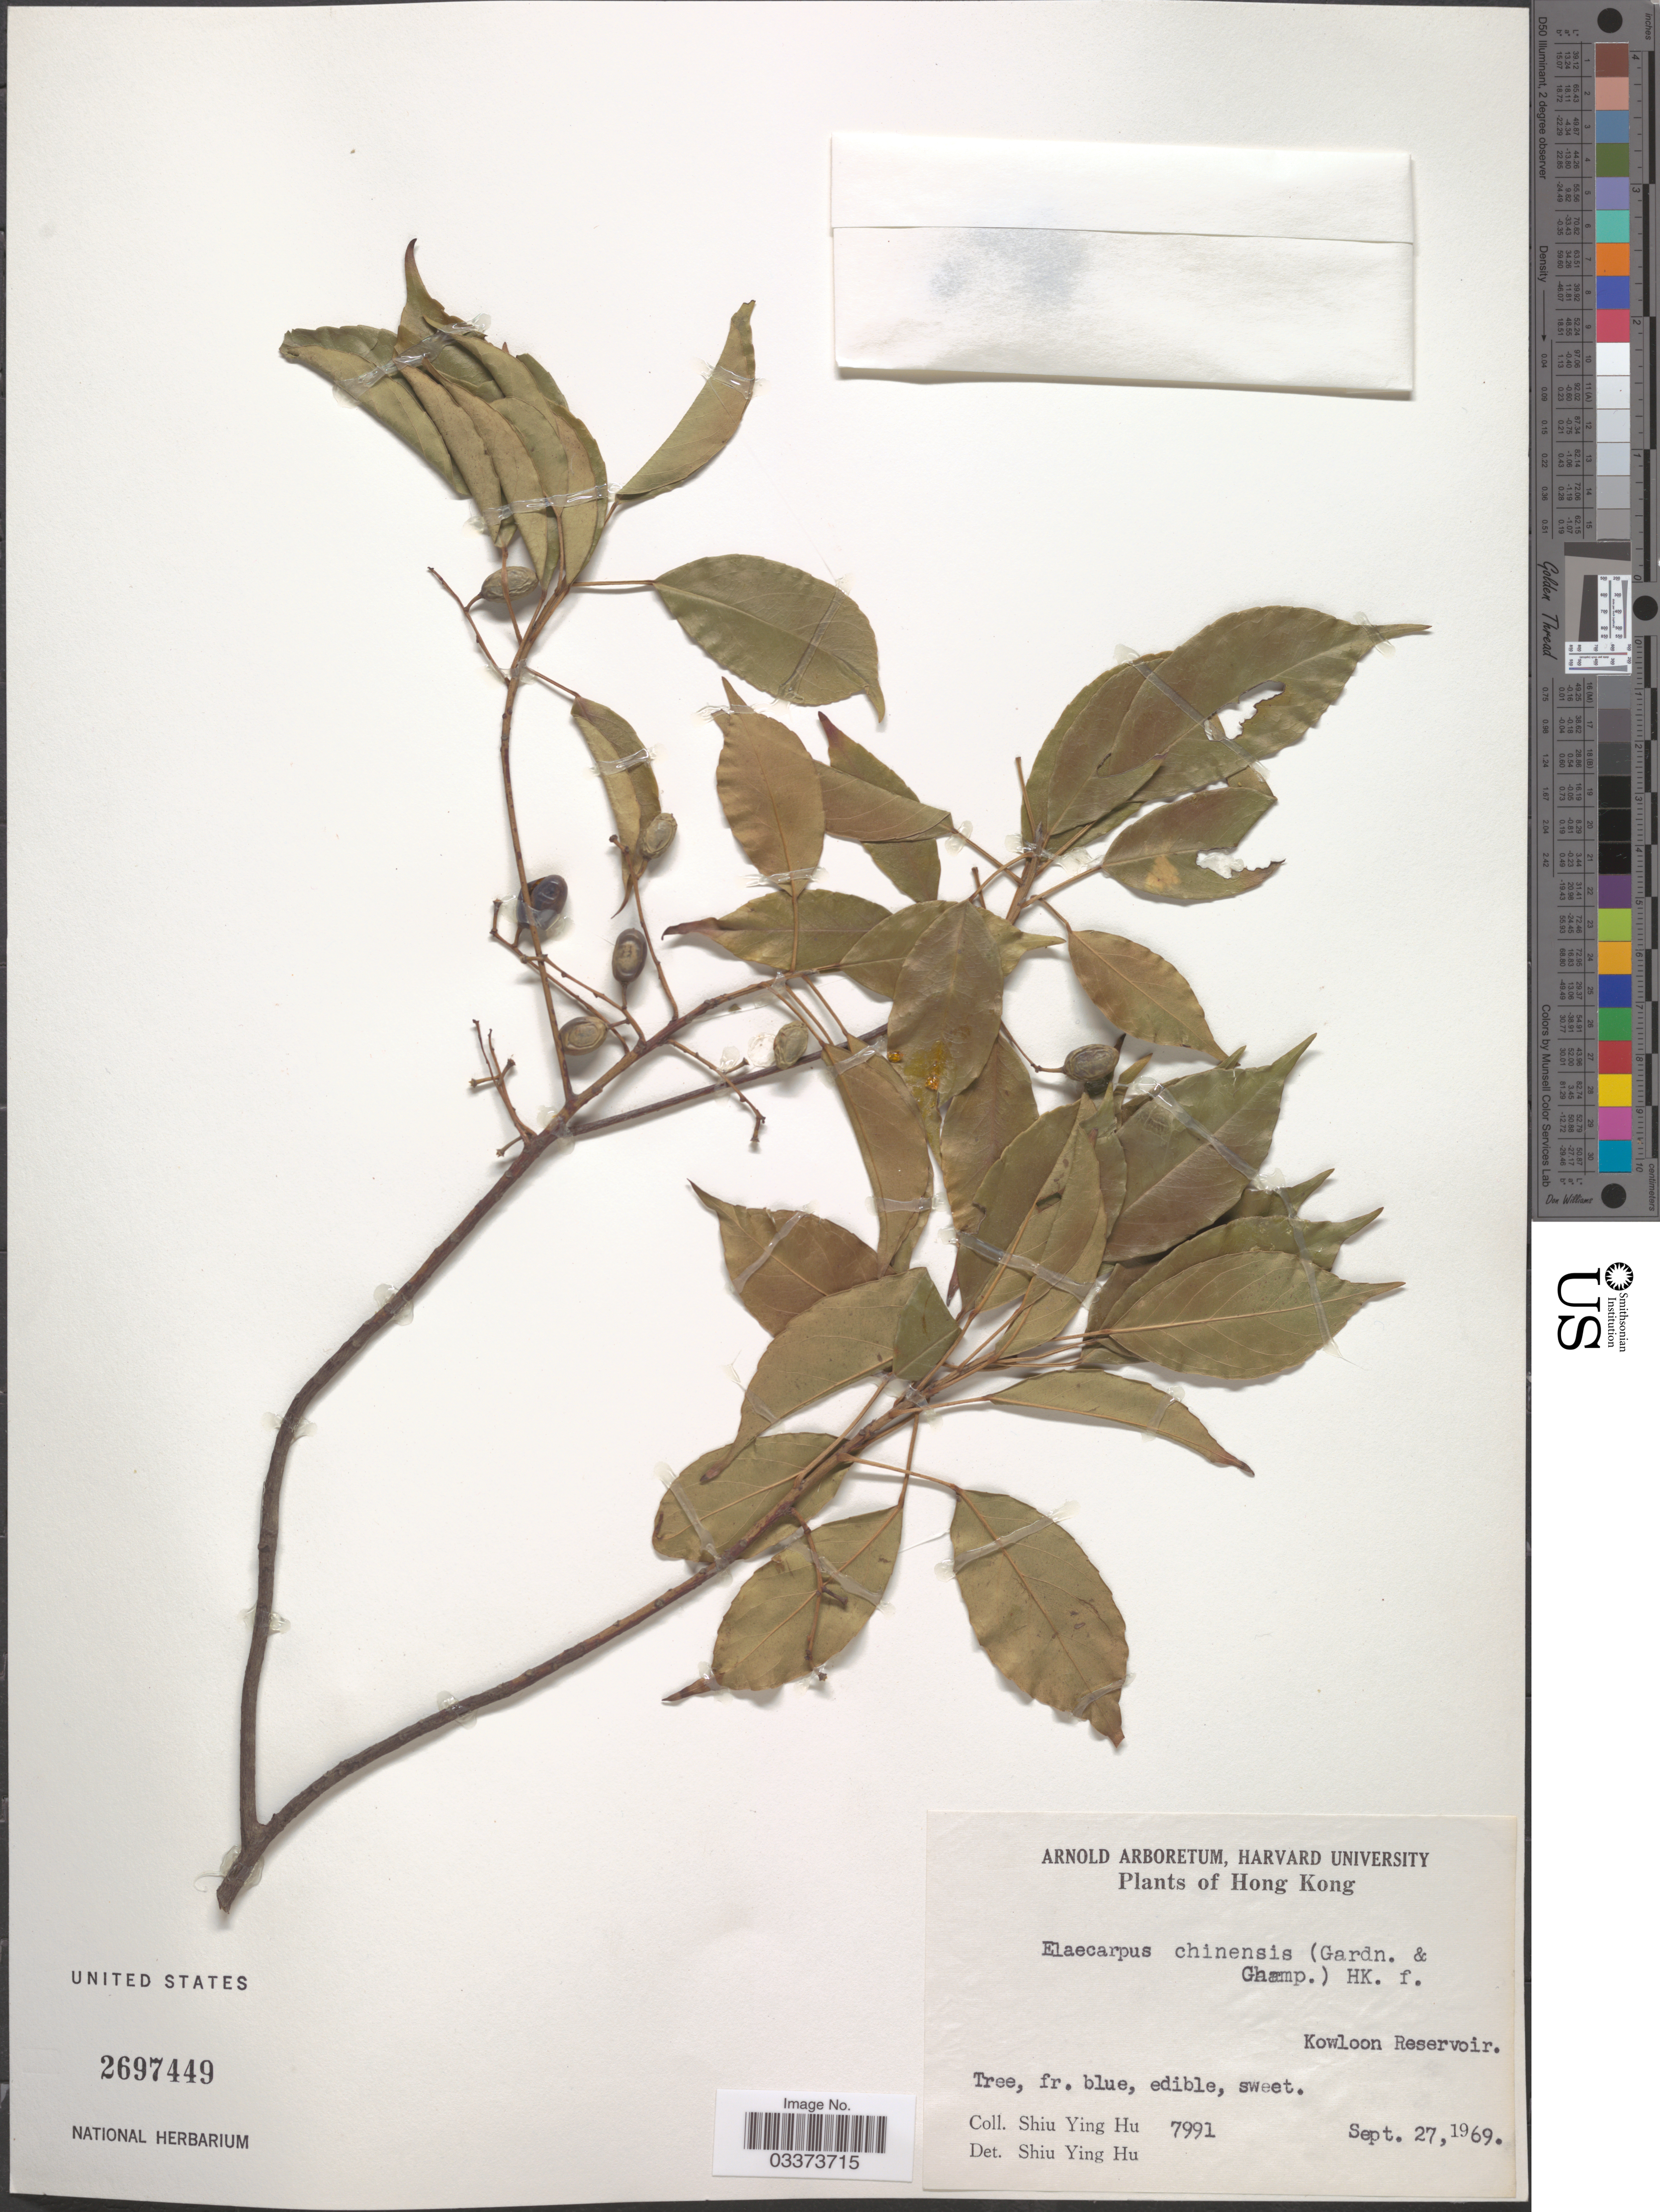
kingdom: Plantae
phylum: Tracheophyta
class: Magnoliopsida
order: Oxalidales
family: Elaeocarpaceae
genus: Elaeocarpus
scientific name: Elaeocarpus chinensis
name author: (A. Gray & Ch) Hook. f.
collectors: S. Y. Hu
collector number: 7991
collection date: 1969-09-27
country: China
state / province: Hong Kong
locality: Kowloon Reservoir.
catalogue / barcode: US 2697449